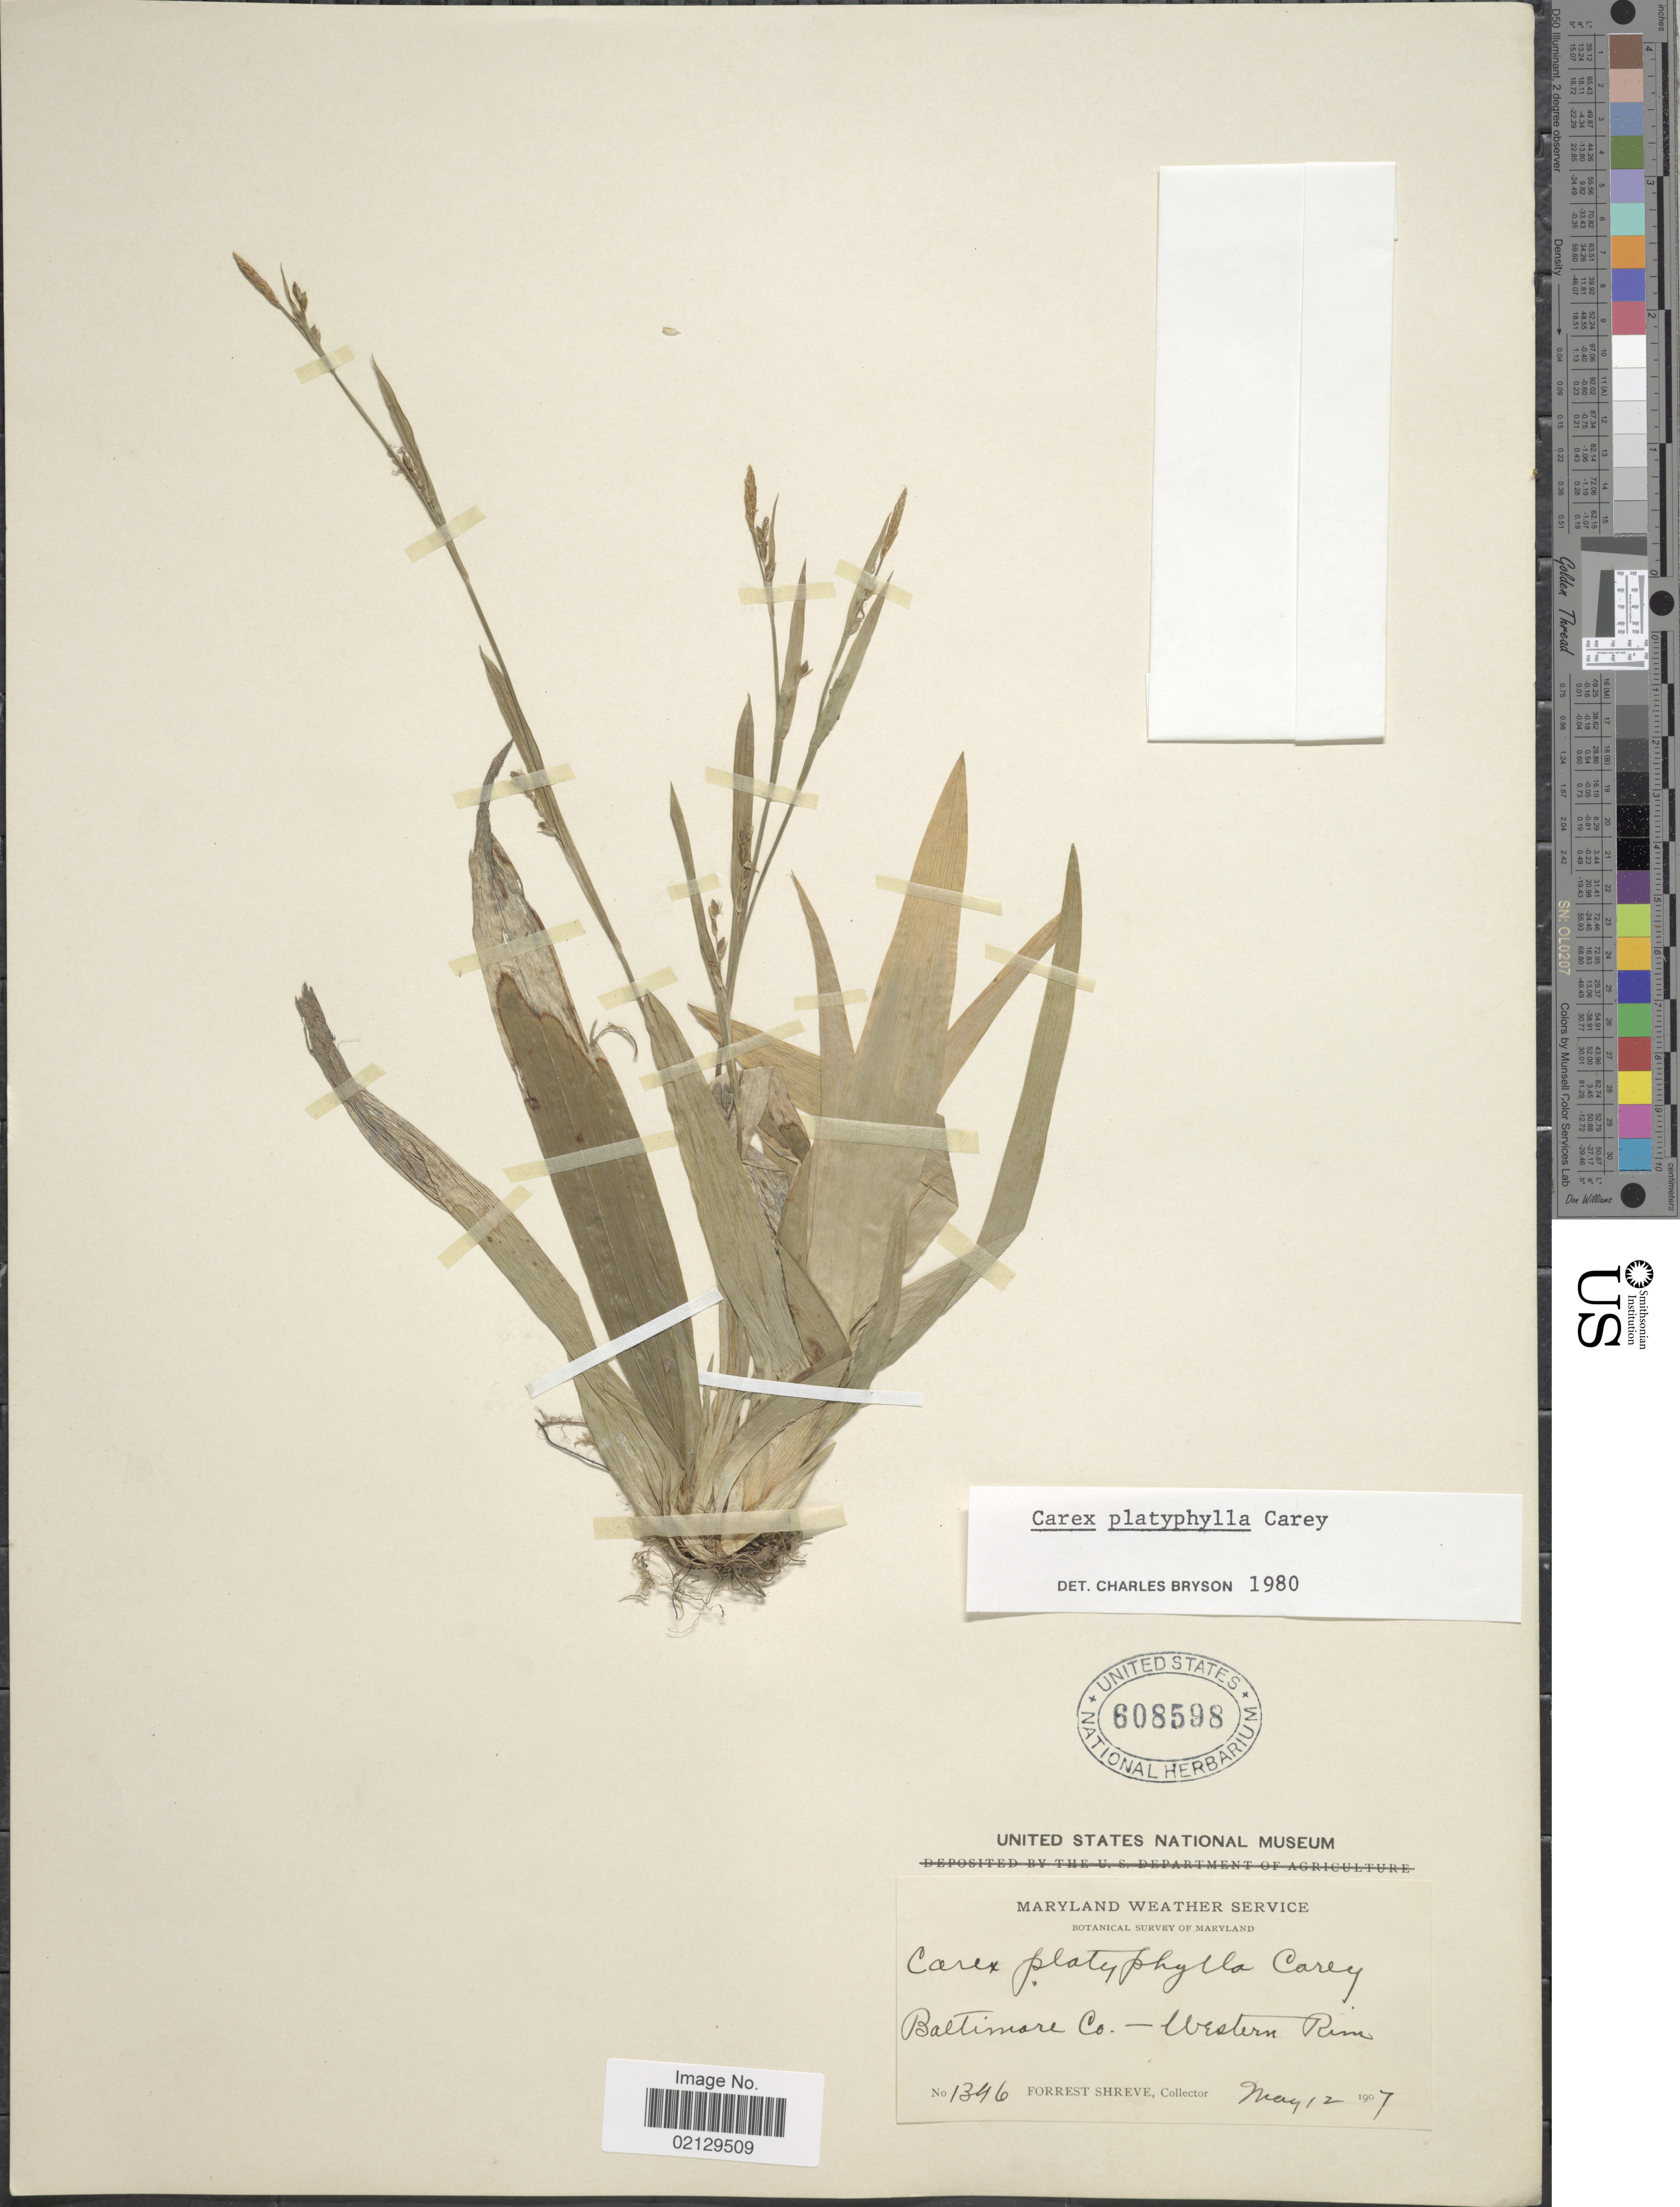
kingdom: Plantae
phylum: Tracheophyta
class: Liliopsida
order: Poales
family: Cyperaceae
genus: Carex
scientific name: Carex platyphylla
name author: J. Carey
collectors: F. Shreve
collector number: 1346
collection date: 1907-05-12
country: United States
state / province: Maryland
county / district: Baltimore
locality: Maryland Weather Service, Baltimore Co., Western Rim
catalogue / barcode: US 608598